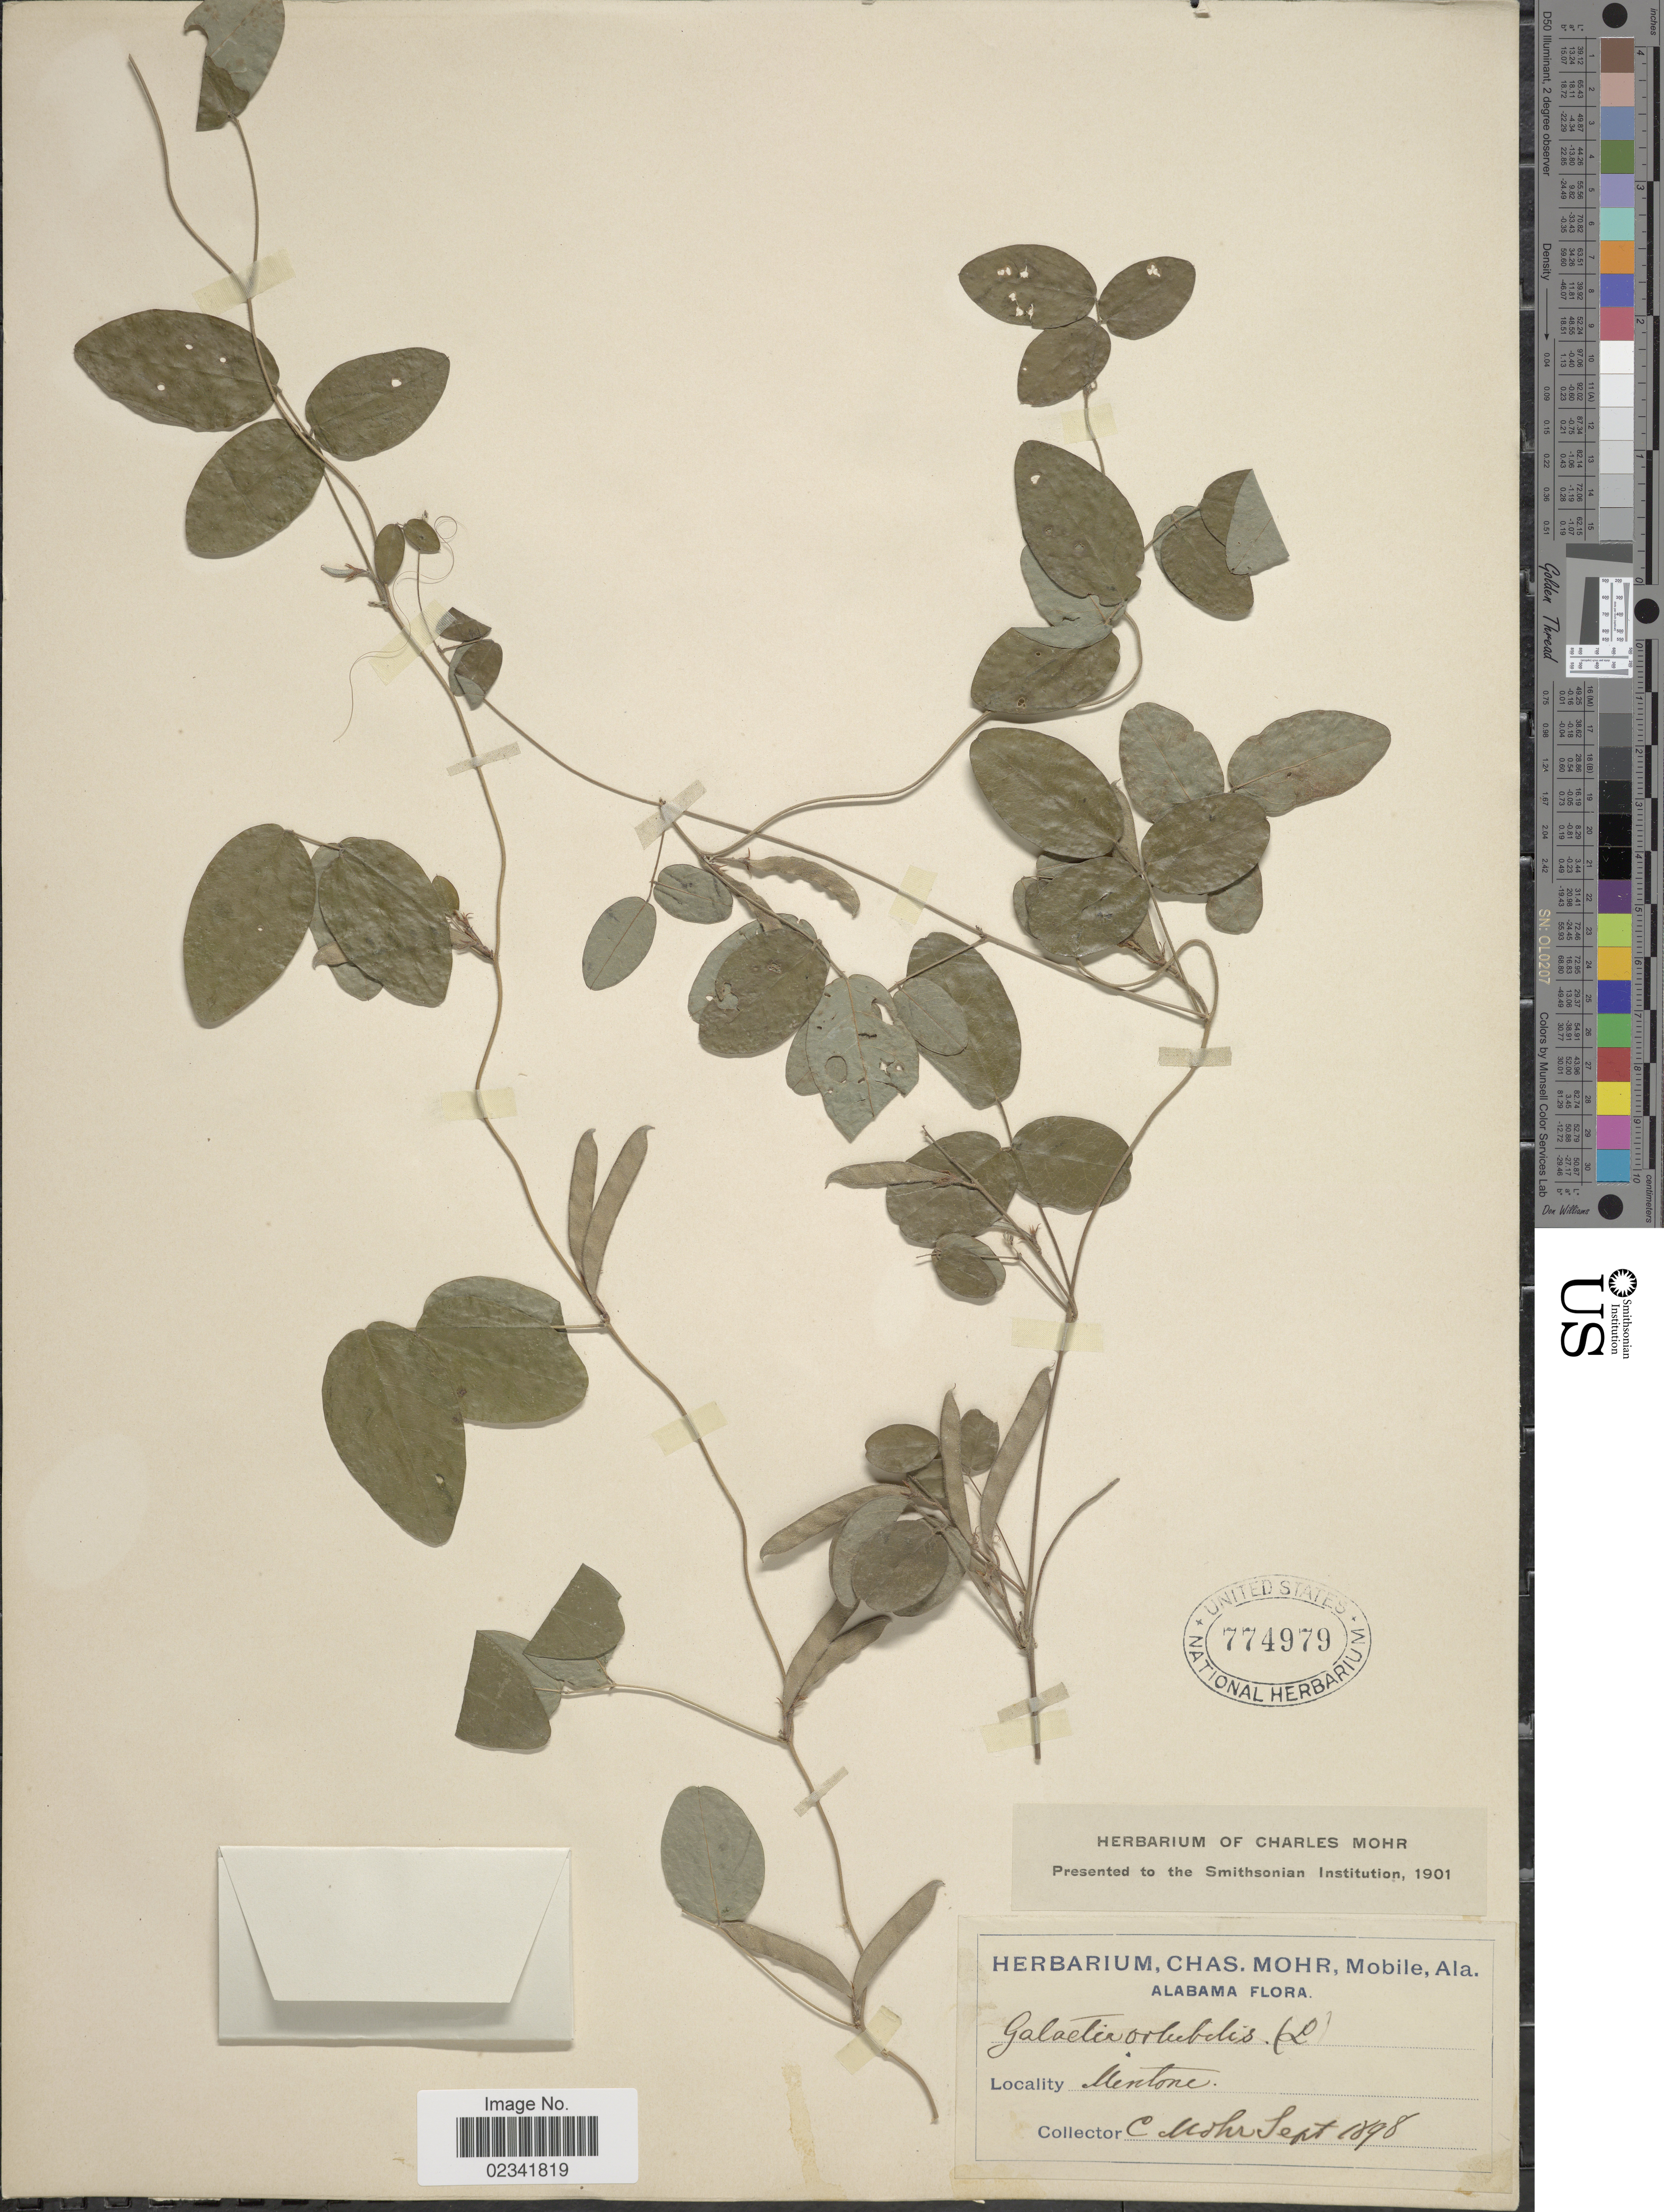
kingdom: Plantae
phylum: Tracheophyta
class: Magnoliopsida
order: Fabales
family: Fabaceae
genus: Galactia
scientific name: Galactia volubilis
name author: (L.) Britton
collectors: C. T. Mohr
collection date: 1898-09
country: United States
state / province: Alabama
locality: Mentone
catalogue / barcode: US 774979